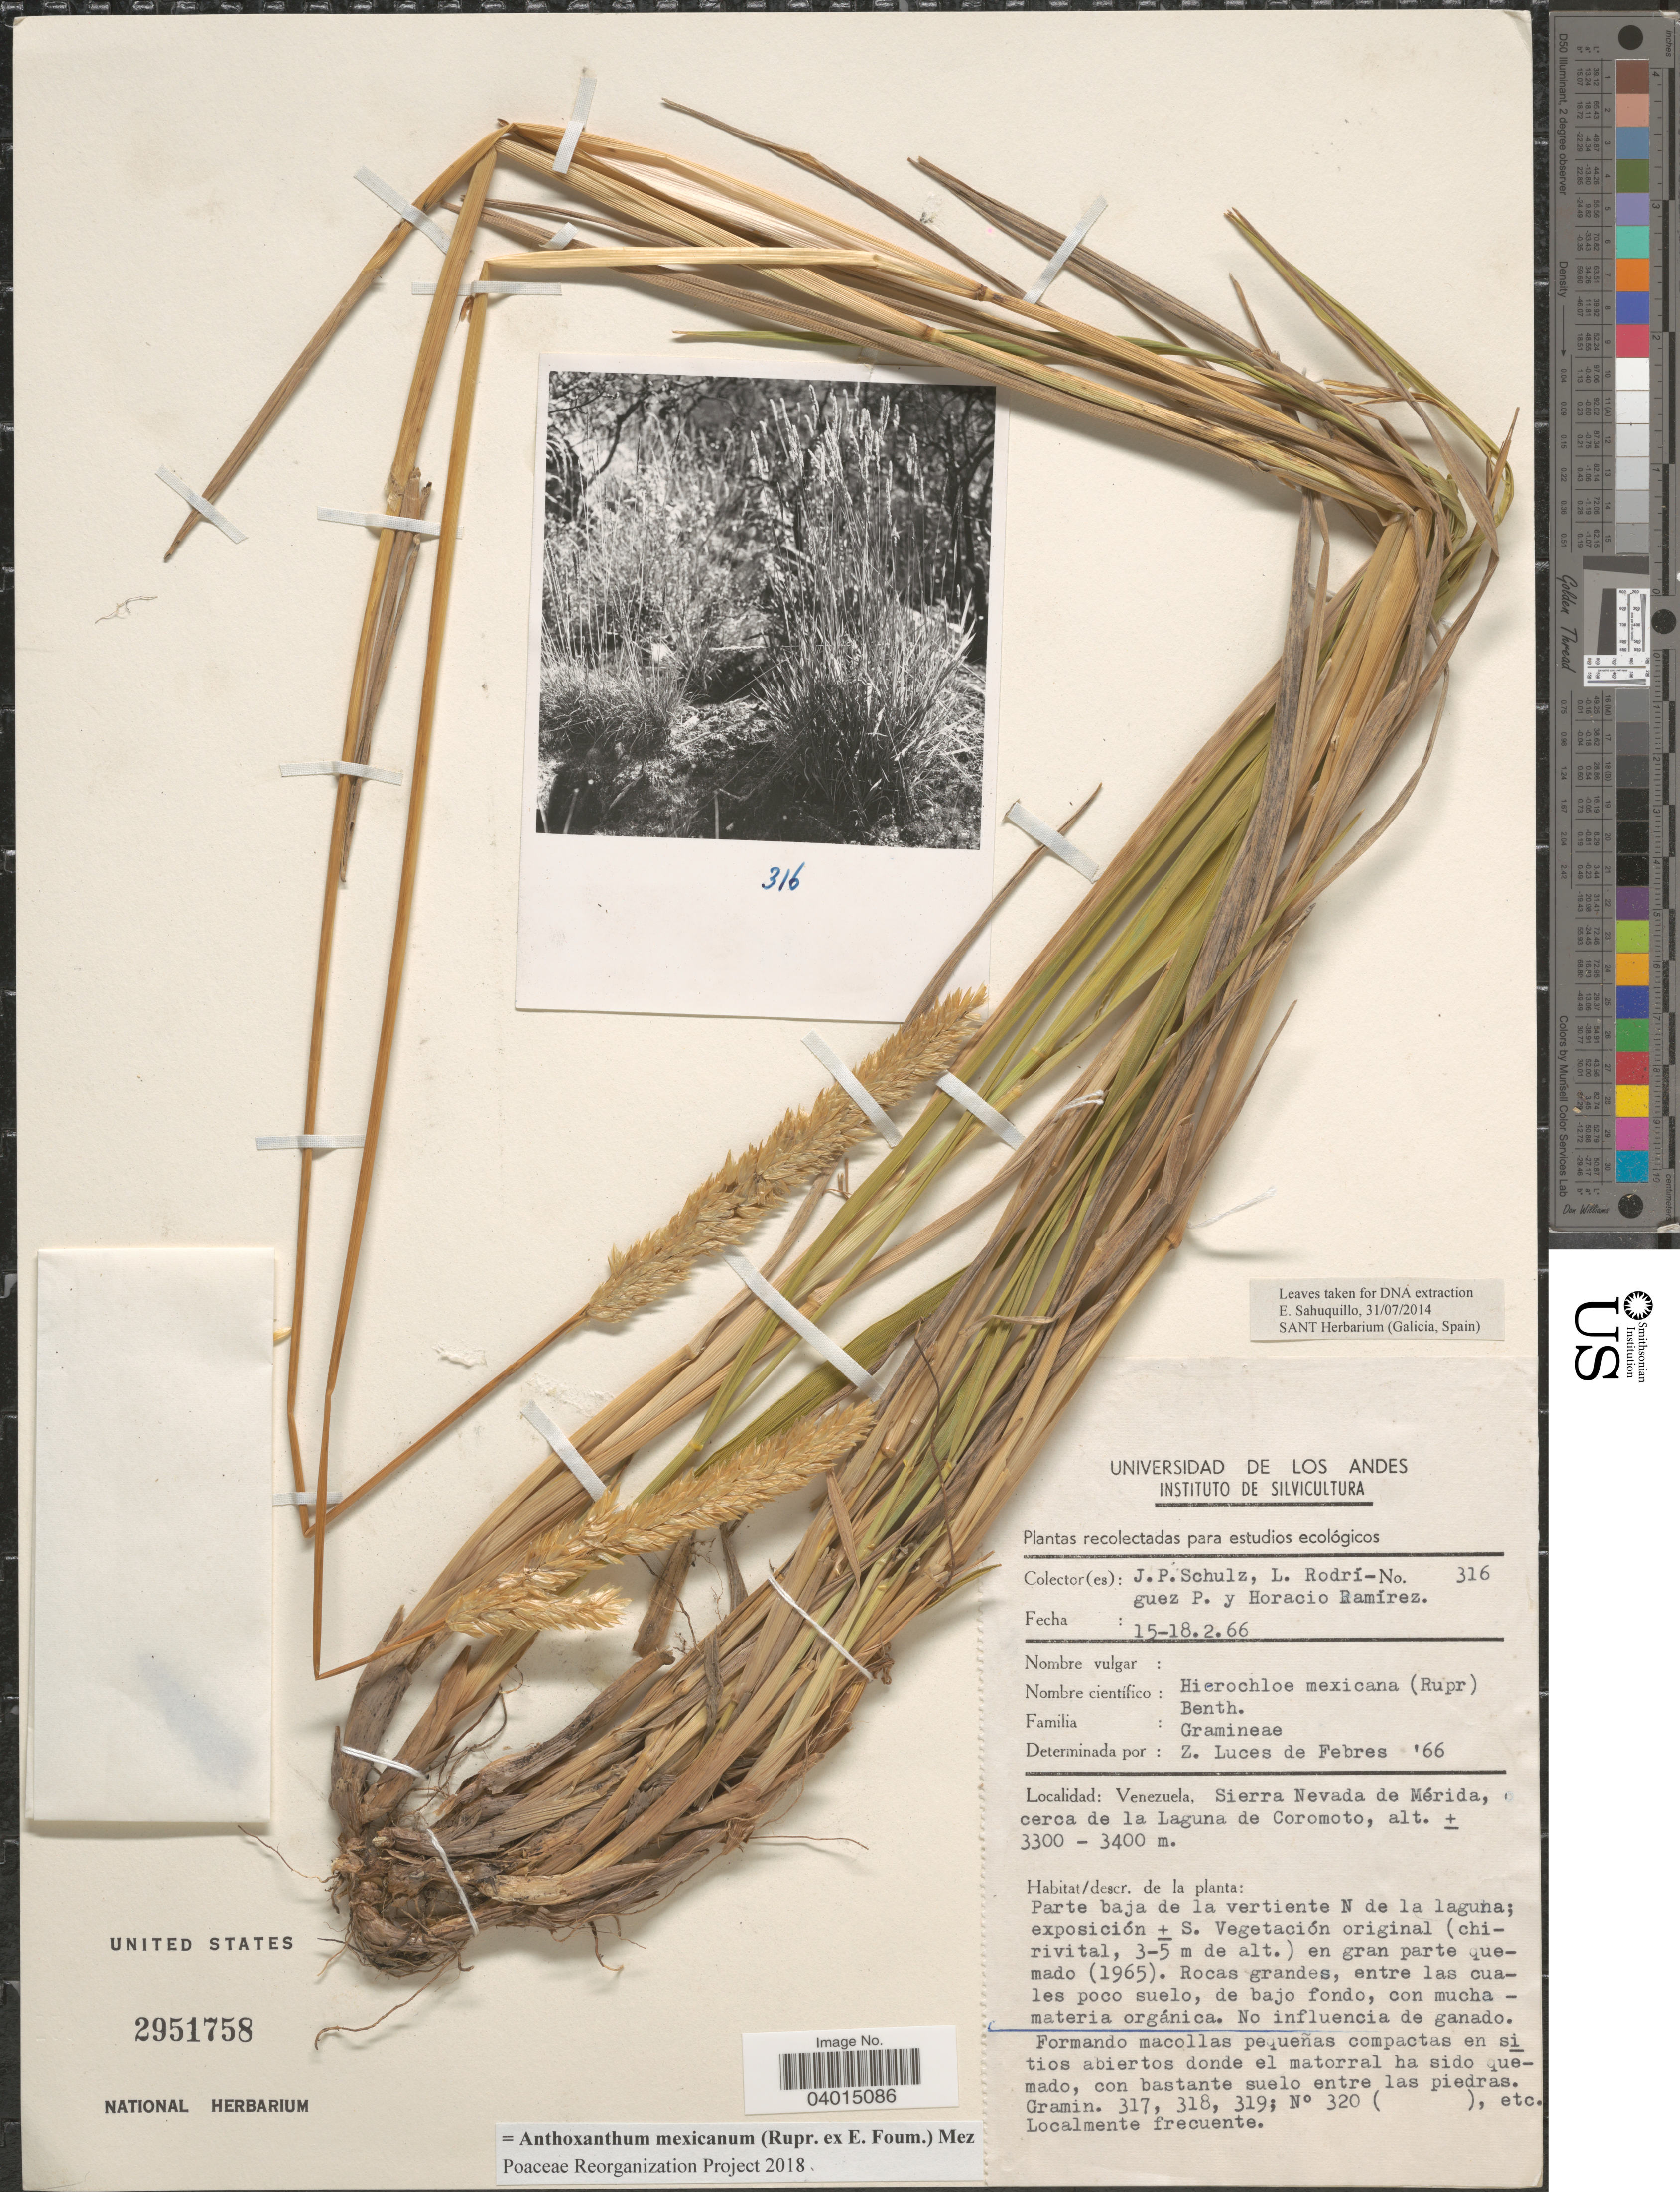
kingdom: Plantae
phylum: Tracheophyta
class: Liliopsida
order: Poales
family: Poaceae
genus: Anthoxanthum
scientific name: Anthoxanthum mexicanum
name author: (Rupr. ex E. Fourn.) Mez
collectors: J. P. Schulz, L. Rodríguez P. & H. Ramirez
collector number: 316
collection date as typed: Transcribed d/m/y: 15/2/66 to 18/2/66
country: Venezuela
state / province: Merida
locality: Sierra Nevada de Mérida, cerca de la Laguna de Coromoto.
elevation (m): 3300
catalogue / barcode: US 2951758